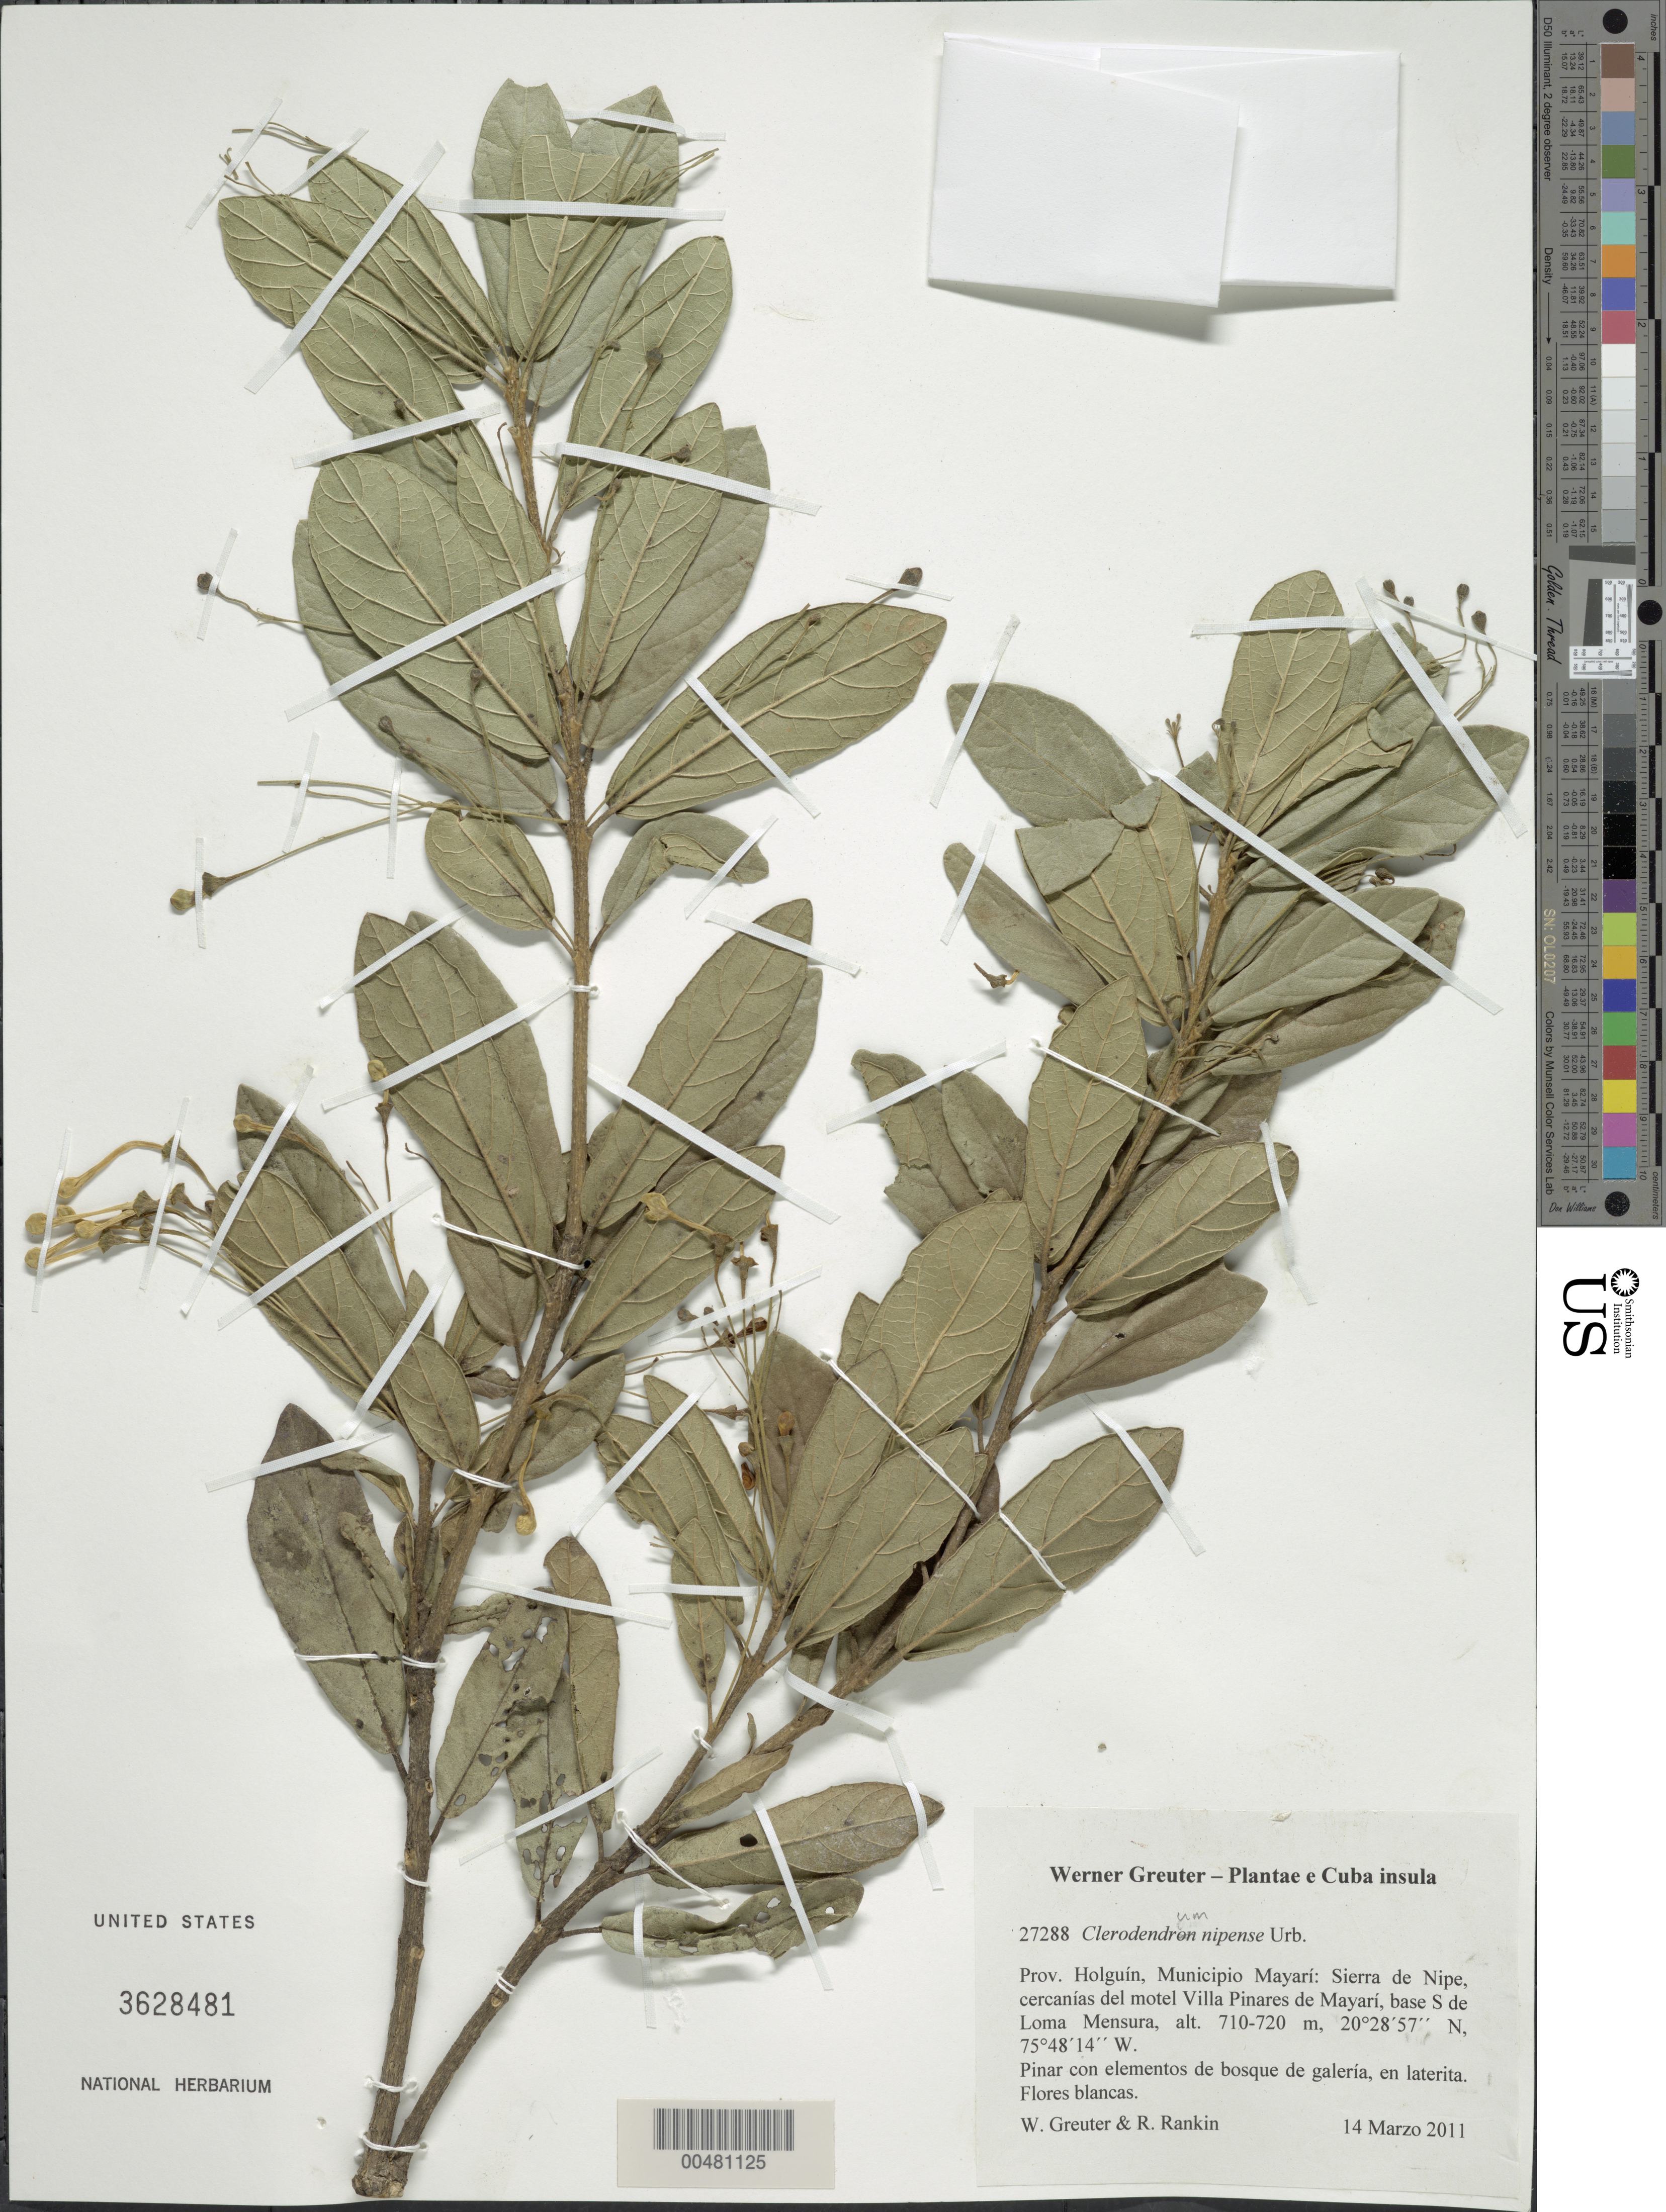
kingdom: Plantae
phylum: Tracheophyta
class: Magnoliopsida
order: Lamiales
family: Lamiaceae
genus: Clerodendrum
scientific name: Clerodendrum nipense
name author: Urb.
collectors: W. R. Greuter & R. Rankin Rodriguez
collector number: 27288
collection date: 2011-03-14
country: Cuba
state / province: Holguin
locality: Mun. Mayarí, Sierra de Nipe, cercanías motel Villa Pinares de Mayarí, base S de Loma Mensura.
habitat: Pinar con elementos de bosque de galería, en laterita.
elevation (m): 710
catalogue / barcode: US 3628481